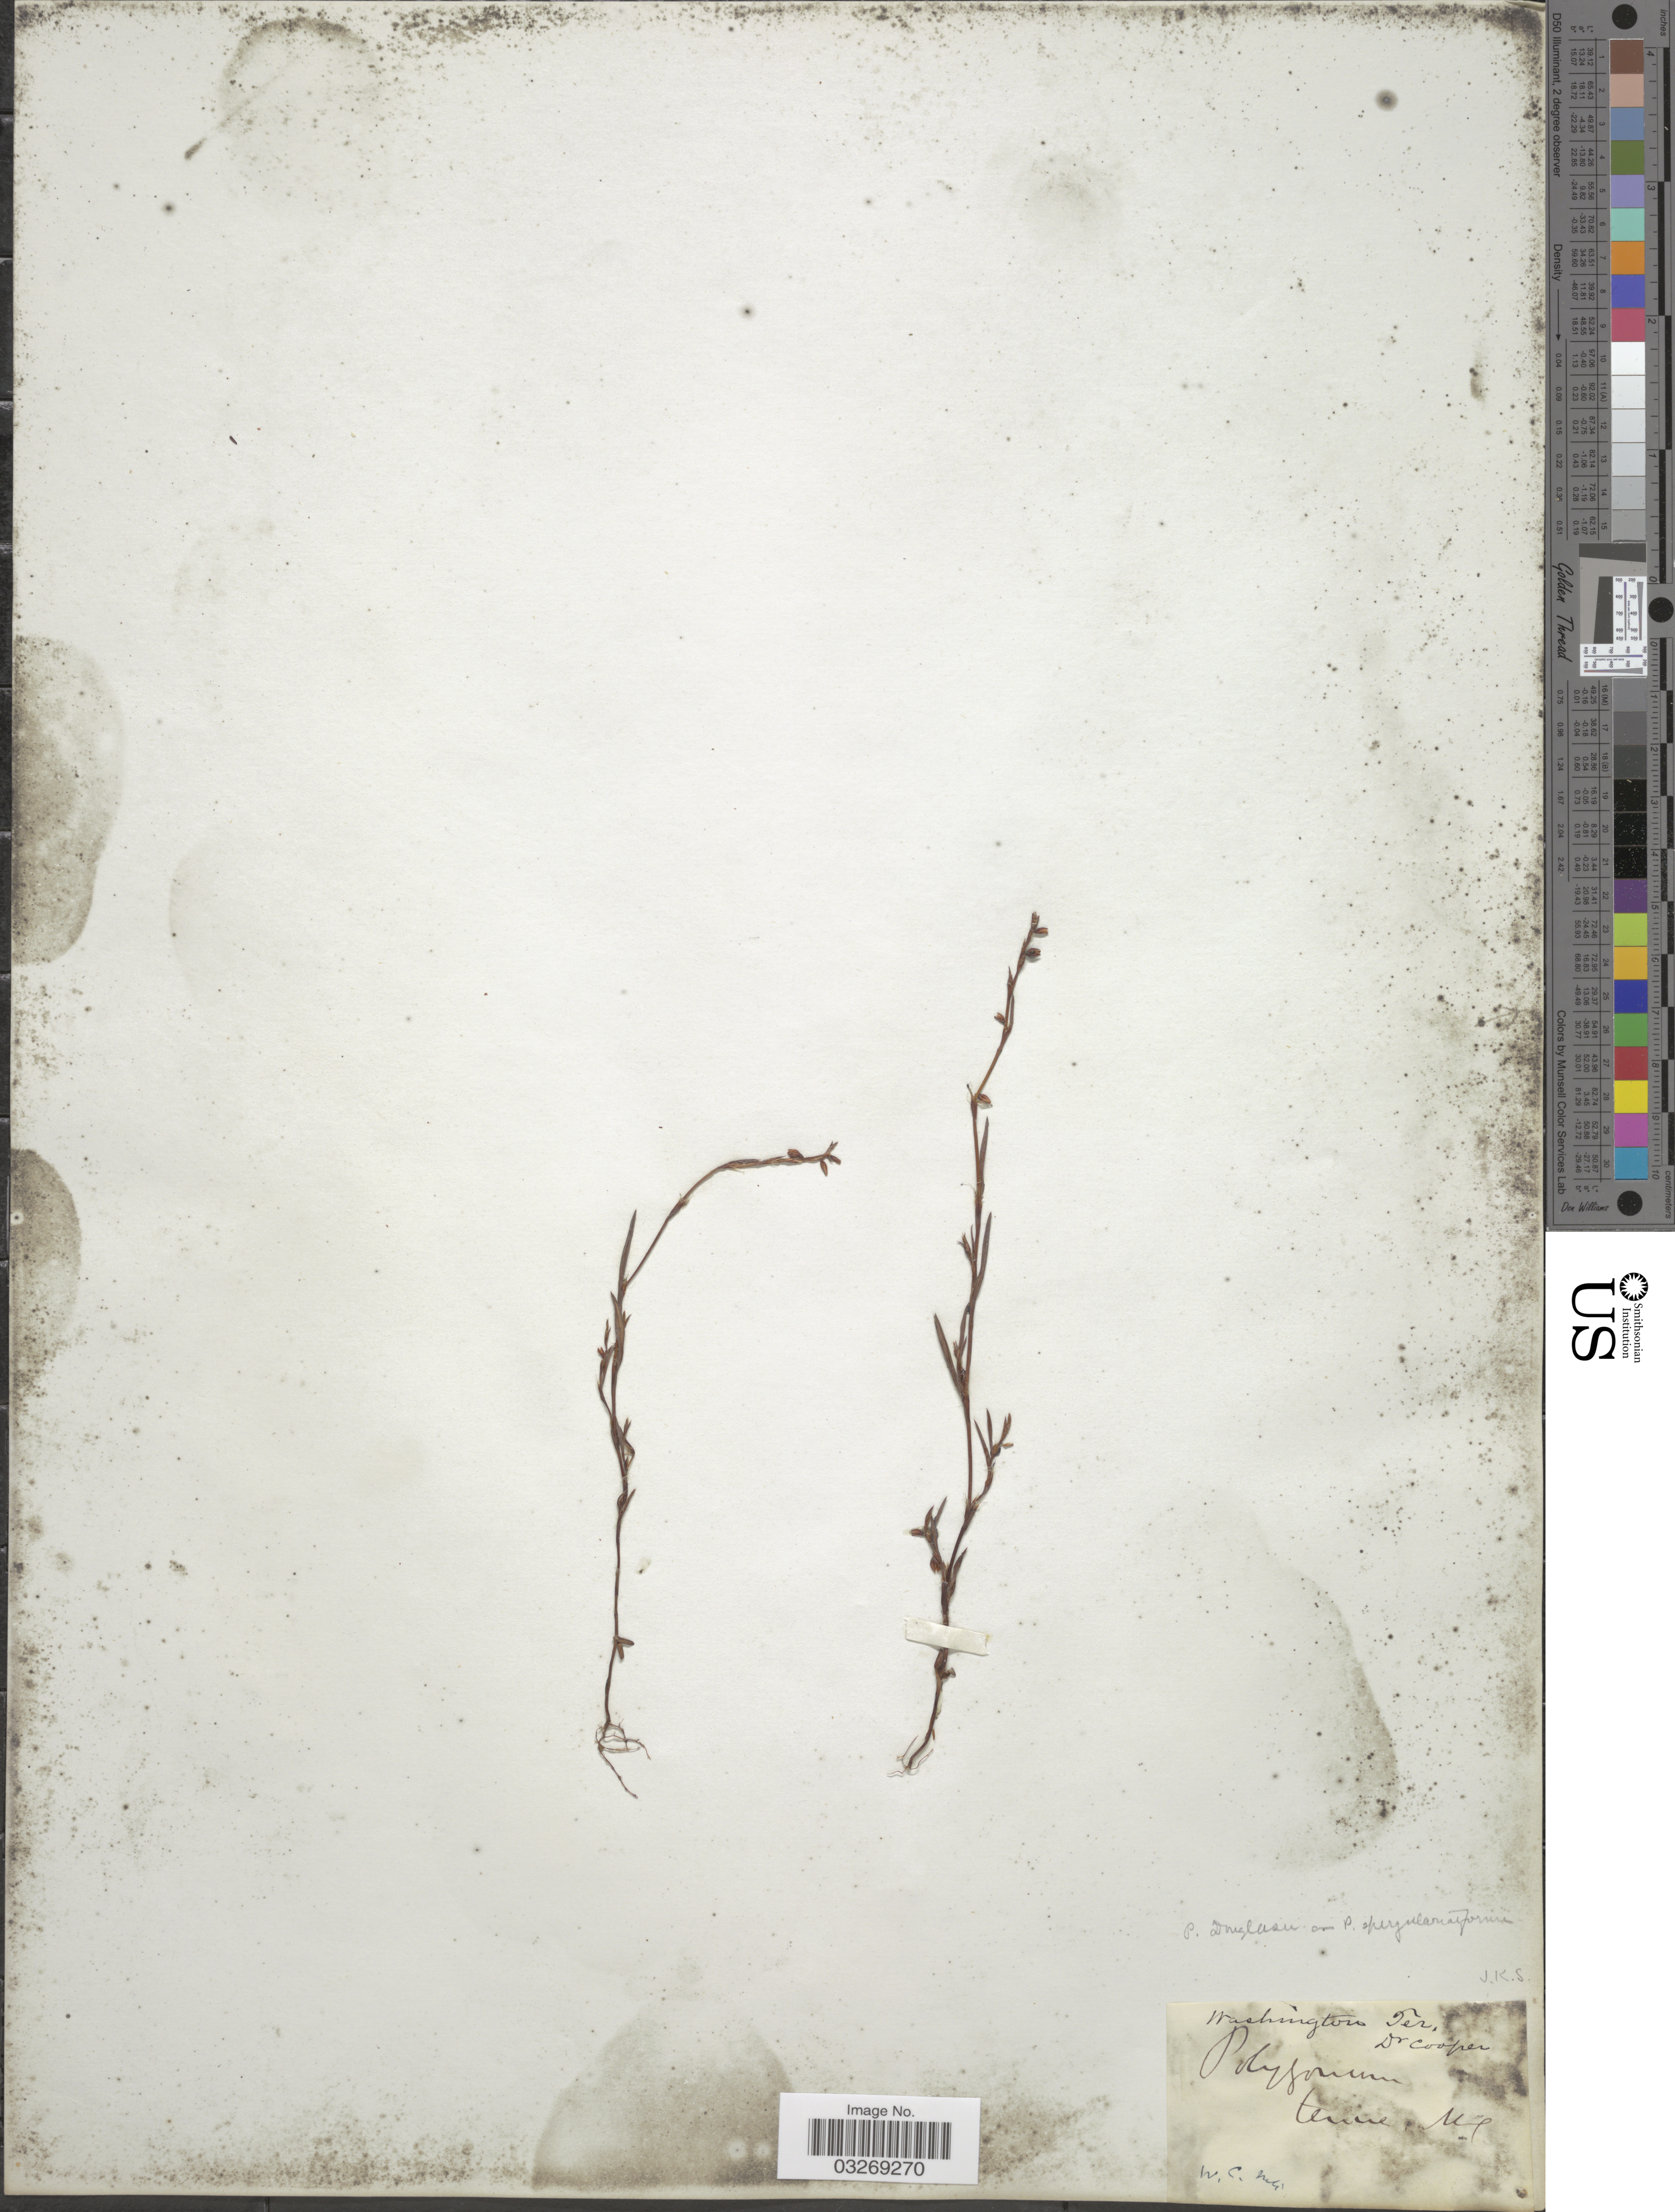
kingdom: Plantae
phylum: Tracheophyta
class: Magnoliopsida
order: Caryophyllales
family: Polygonaceae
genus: Polygonum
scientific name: Polygonum douglasii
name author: Greene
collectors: -. Cooper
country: United States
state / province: Washington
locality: Washington Ter.